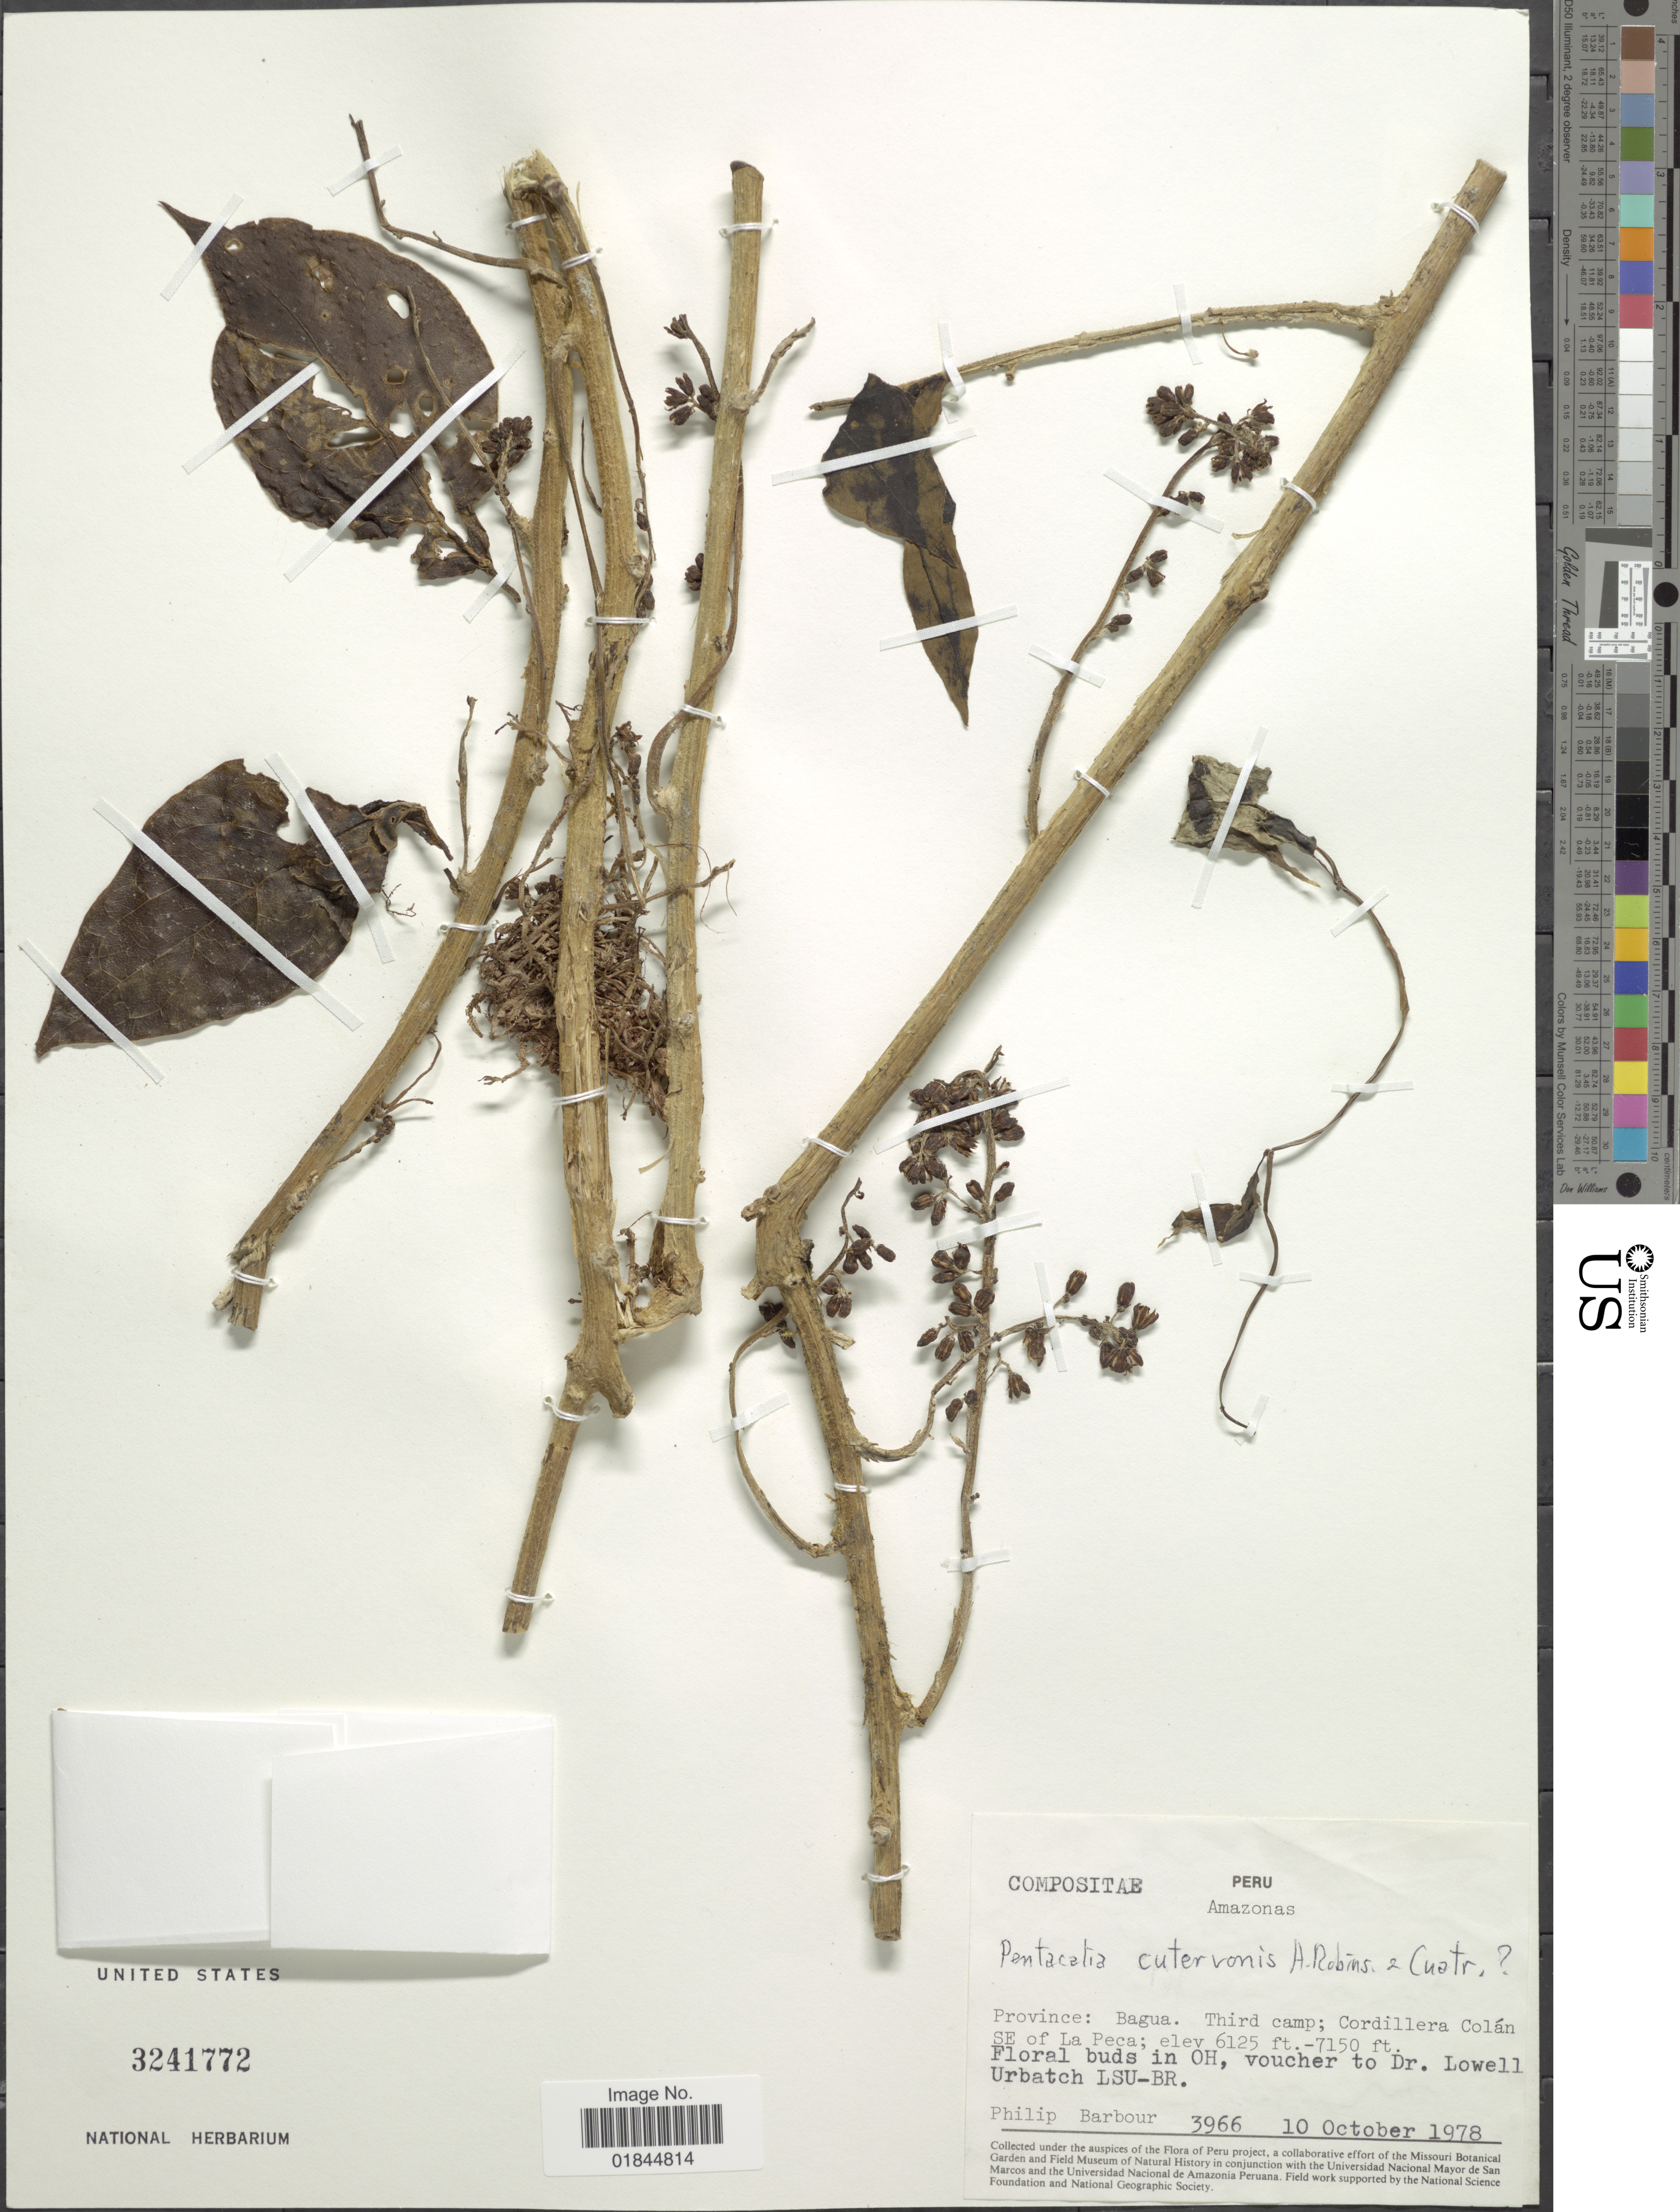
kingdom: Plantae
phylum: Tracheophyta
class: Magnoliopsida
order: Asterales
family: Asteraceae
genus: Pentacalia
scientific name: Pentacalia cutervonis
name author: H. Rob. & Cuatrec.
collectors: P. Barbour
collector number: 3966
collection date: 1978-10-10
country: Peru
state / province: Amazonas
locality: Amazonas. Province: Bagua. Third camp; Cordillera Colan Se of La Peca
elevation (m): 1894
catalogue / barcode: US 3241772